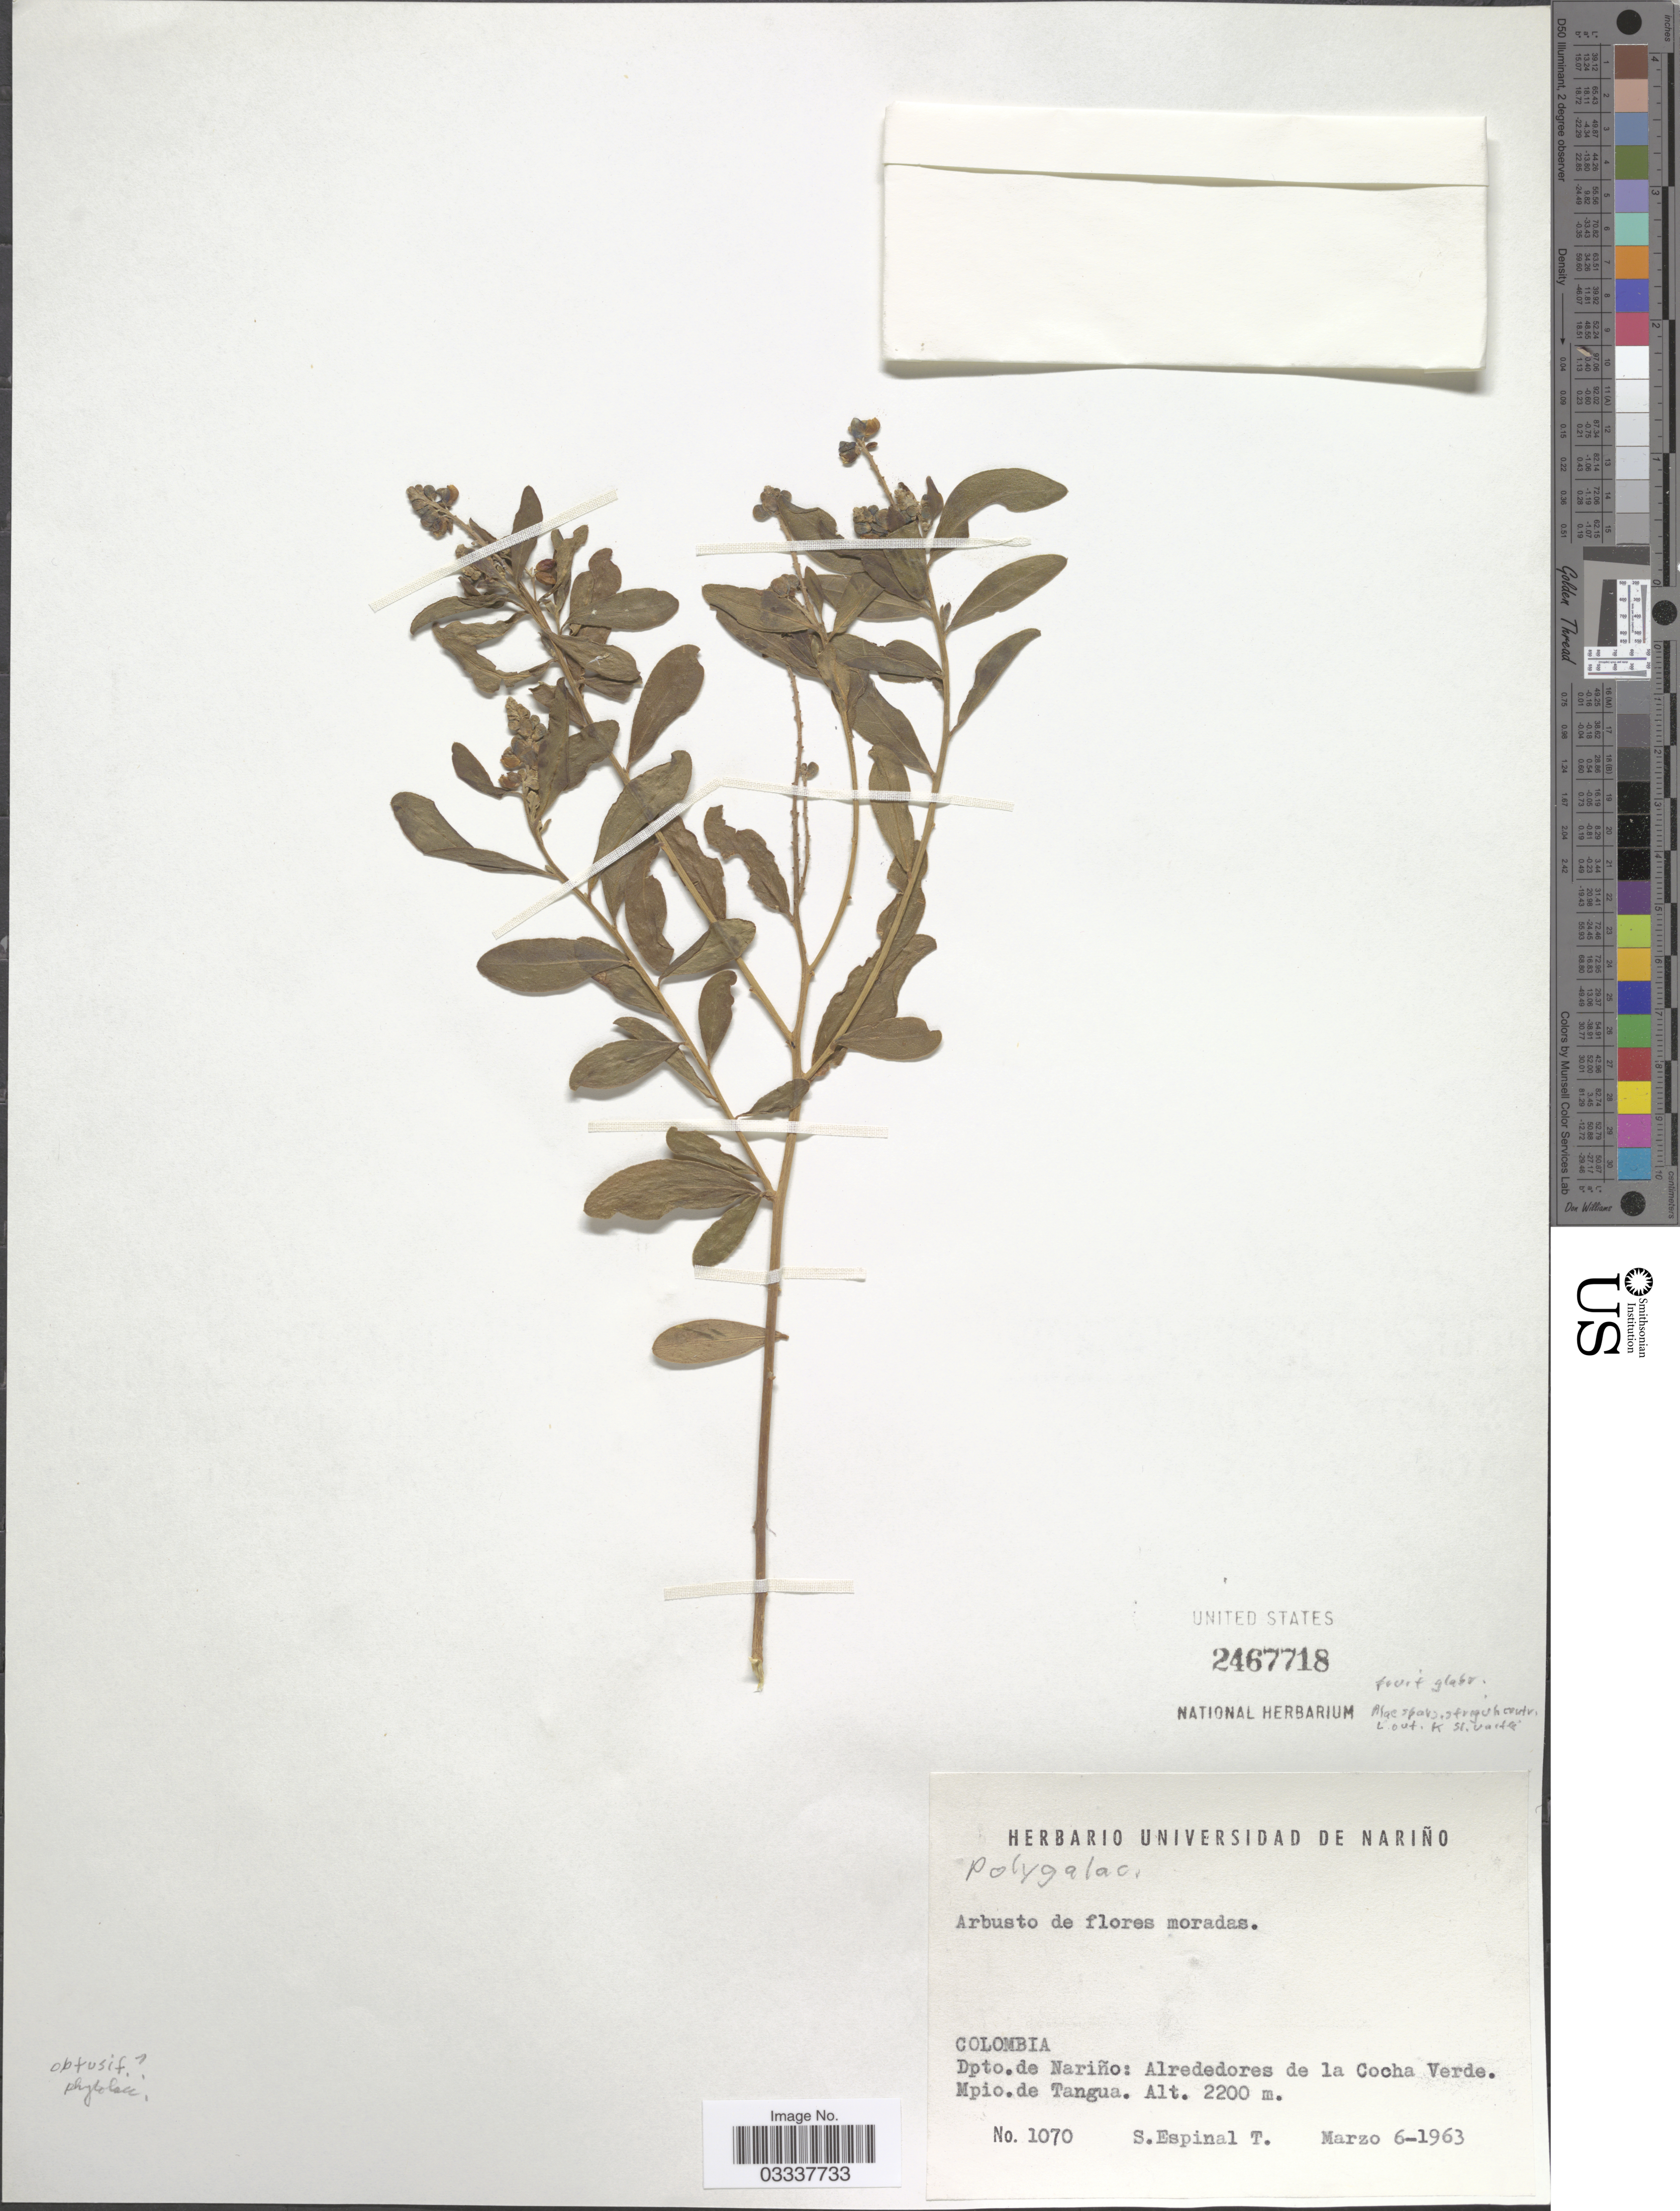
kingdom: Plantae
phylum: Tracheophyta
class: Magnoliopsida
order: Fabales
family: Polygalaceae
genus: Monnina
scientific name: Monnina phillyreoides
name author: (Bonpl.) B. Eriksen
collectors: S. Espinal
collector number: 1070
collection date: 1963-03-06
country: Colombia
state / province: Nariño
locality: Dpto. de Nariño: Alrededores de la Cocha Verde. Mpio. de Tangua.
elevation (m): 2200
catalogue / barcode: US 2467718